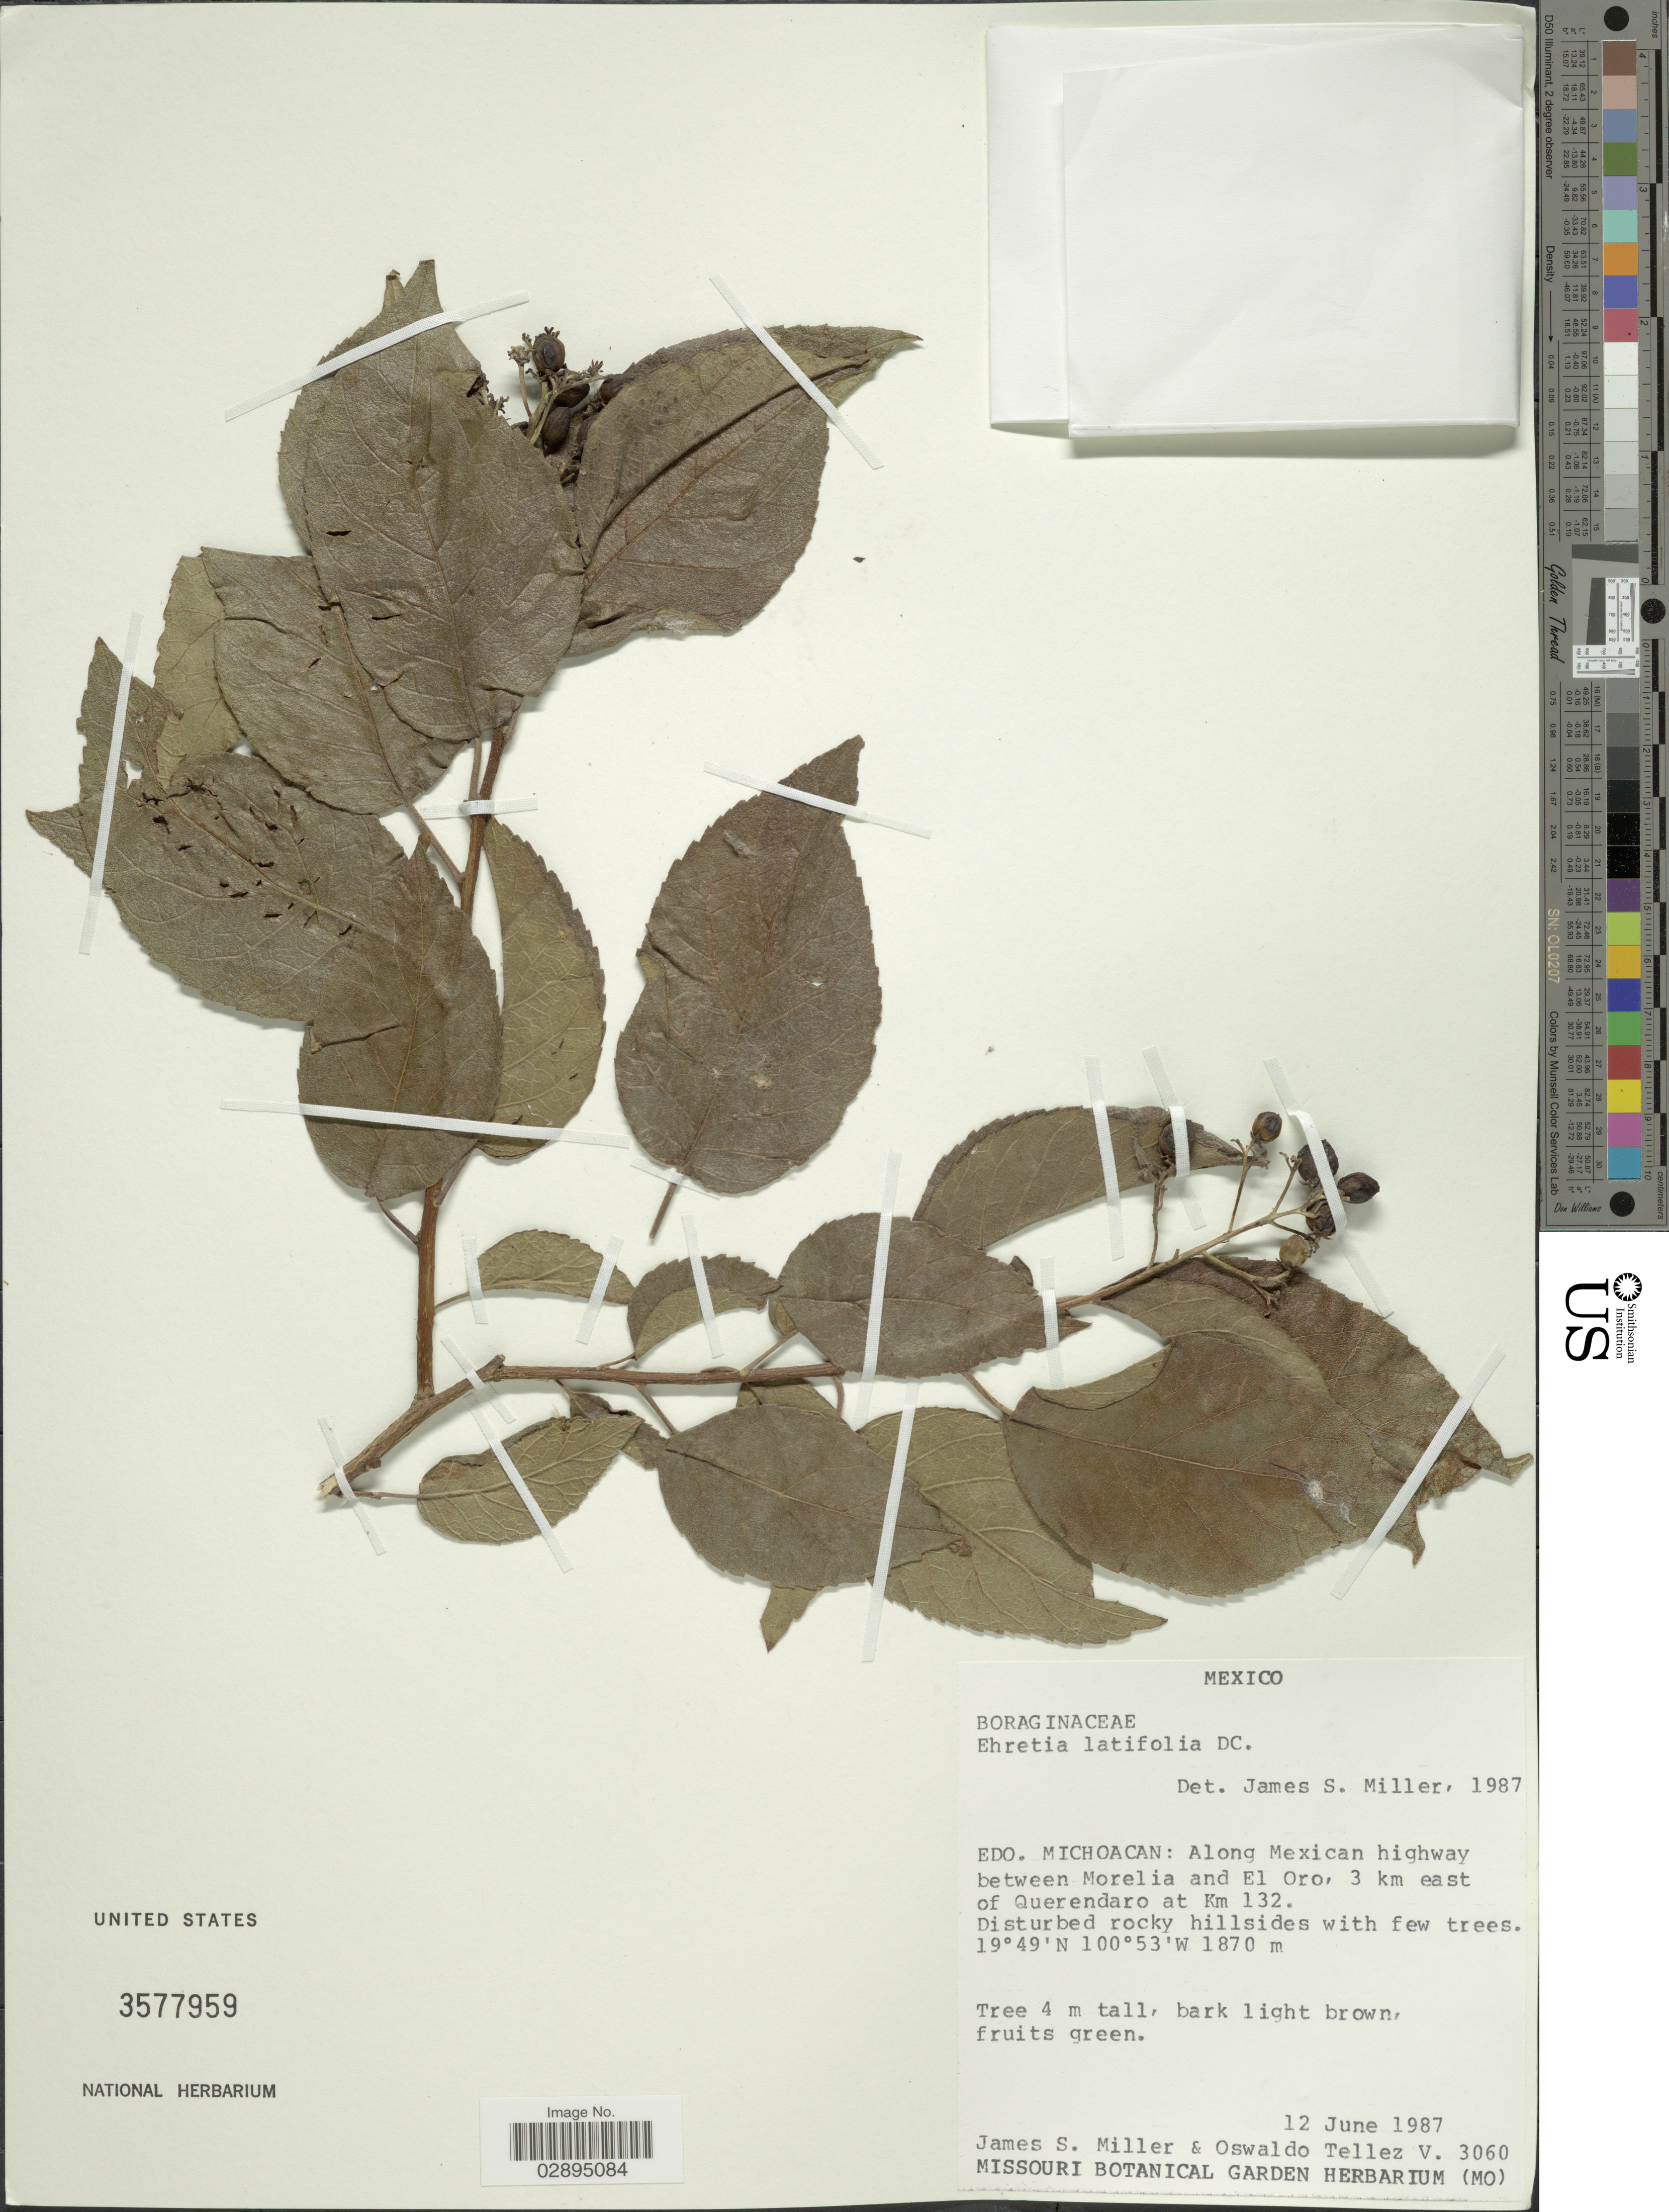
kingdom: Plantae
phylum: Tracheophyta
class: Magnoliopsida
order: Boraginales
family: Ehretiaceae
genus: Ehretia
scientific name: Ehretia latifolia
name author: DC.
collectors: J. S. Miller & O. Téllez V.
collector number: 3060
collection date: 1987-06-12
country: Mexico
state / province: Michoacán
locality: Edo. Michoacan: Along Mexican highway between Morelia and El Oro, 3 km east of Querendaro at Km 132.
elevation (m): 1870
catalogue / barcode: US 3577959